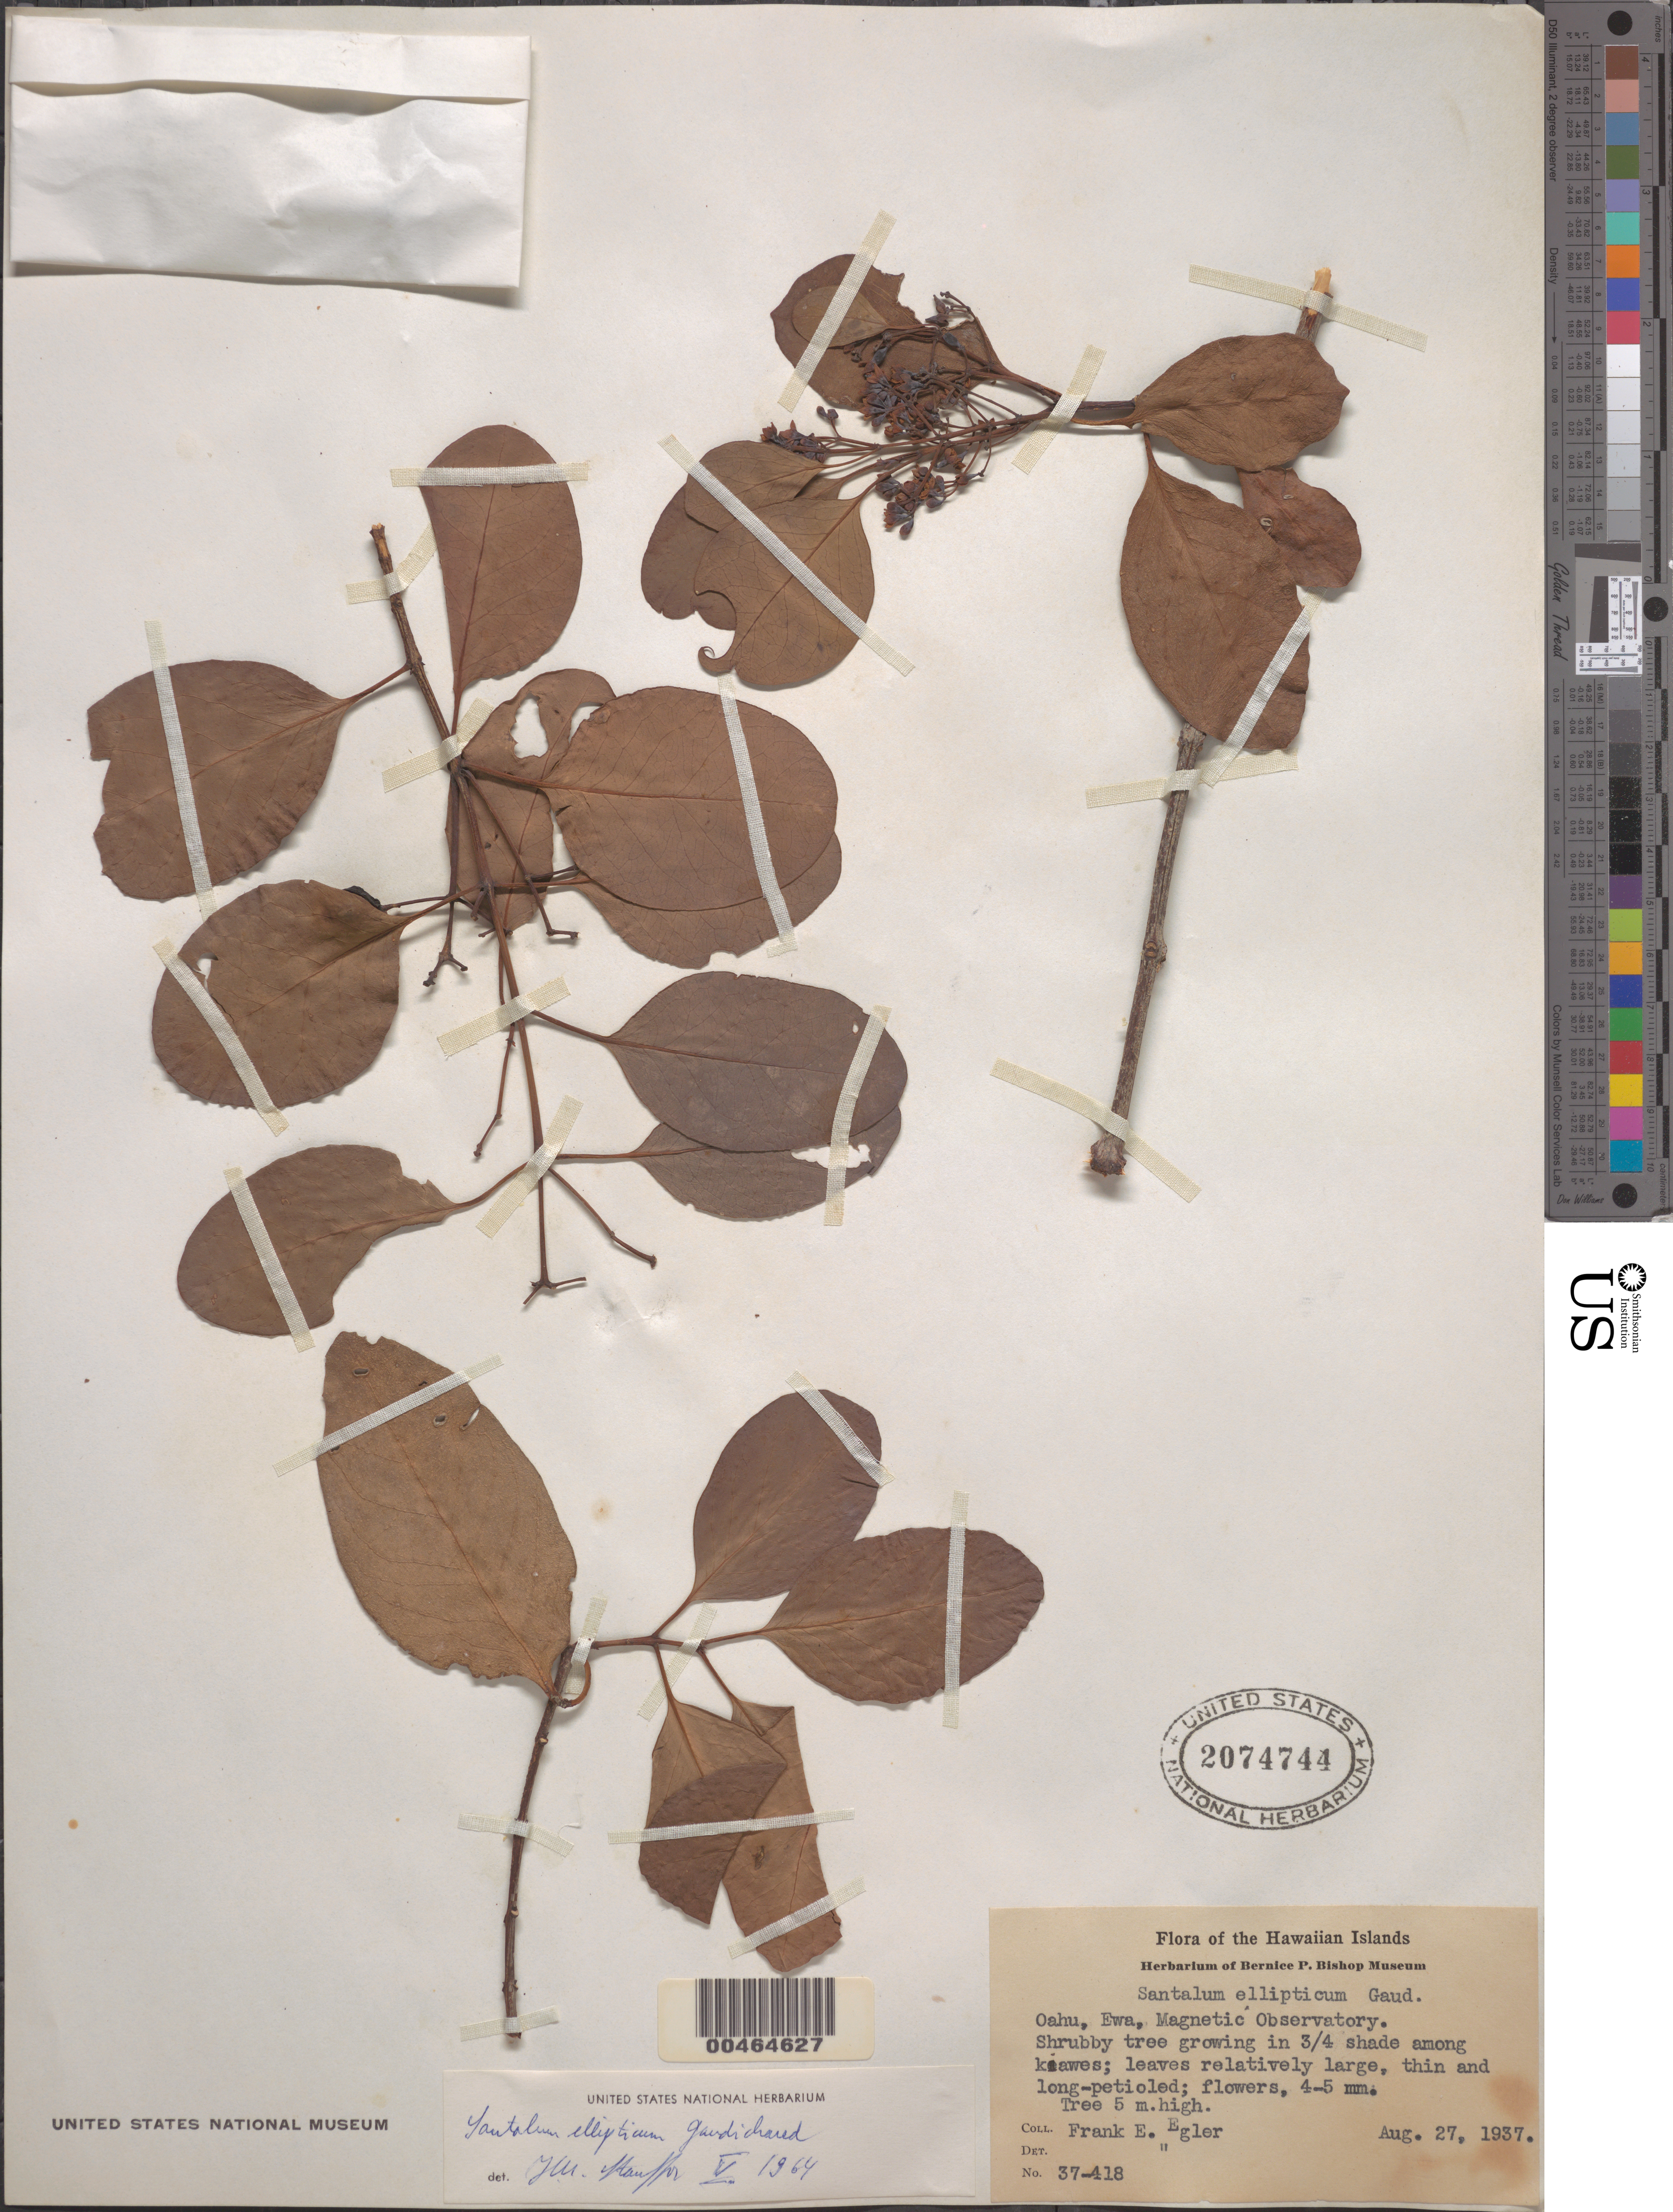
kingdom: Plantae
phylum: Tracheophyta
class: Magnoliopsida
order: Santalales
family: Santalaceae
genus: Santalum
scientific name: Santalum ellipticum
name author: Gaudich.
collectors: F. Egler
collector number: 37-418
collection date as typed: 27 Aug 1937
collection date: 1937-08-27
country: United States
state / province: Hawaii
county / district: Honolulu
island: Oahu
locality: Ewa, Magnetic Observatory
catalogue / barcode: US 2074744